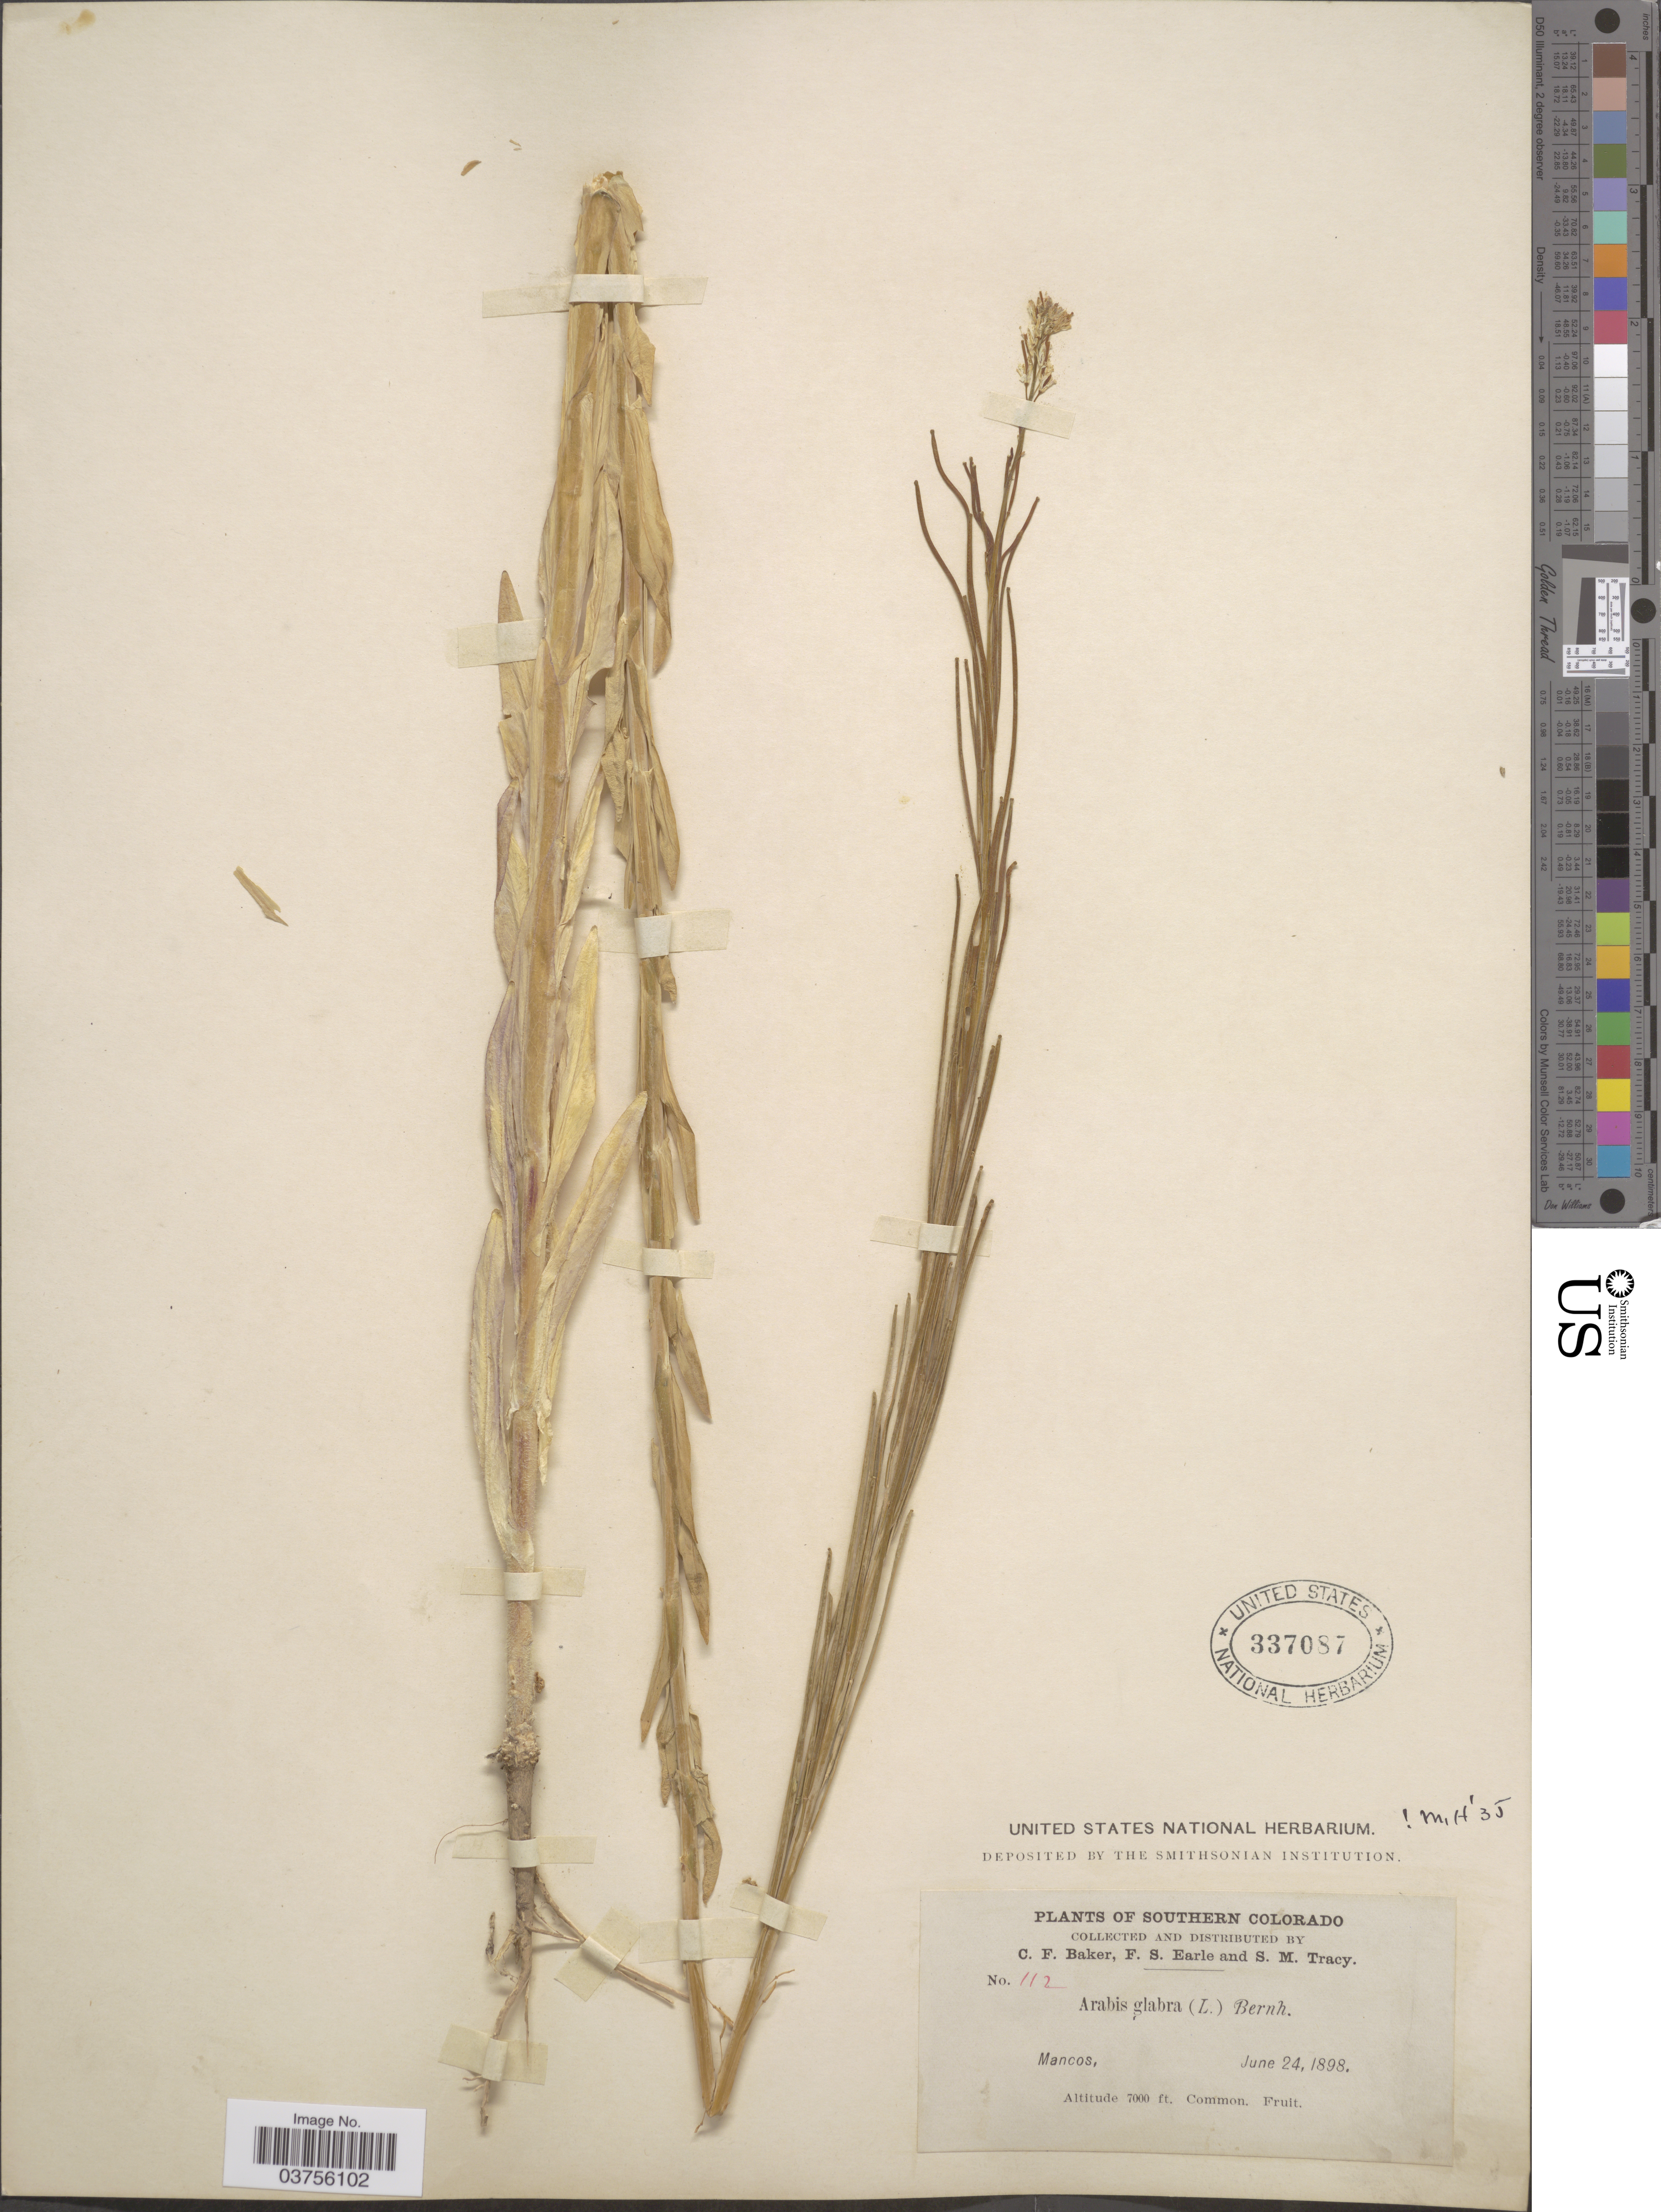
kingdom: Plantae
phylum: Tracheophyta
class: Magnoliopsida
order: Brassicales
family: Brassicaceae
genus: Turritis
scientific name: Turritis glabra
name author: L.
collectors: C. F. Baker, F. S. Earle & S. M. Tracy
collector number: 112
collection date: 1898-06-24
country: United States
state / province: Colorado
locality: Southern Colorado. Mancos.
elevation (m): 2134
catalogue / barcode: US 337087